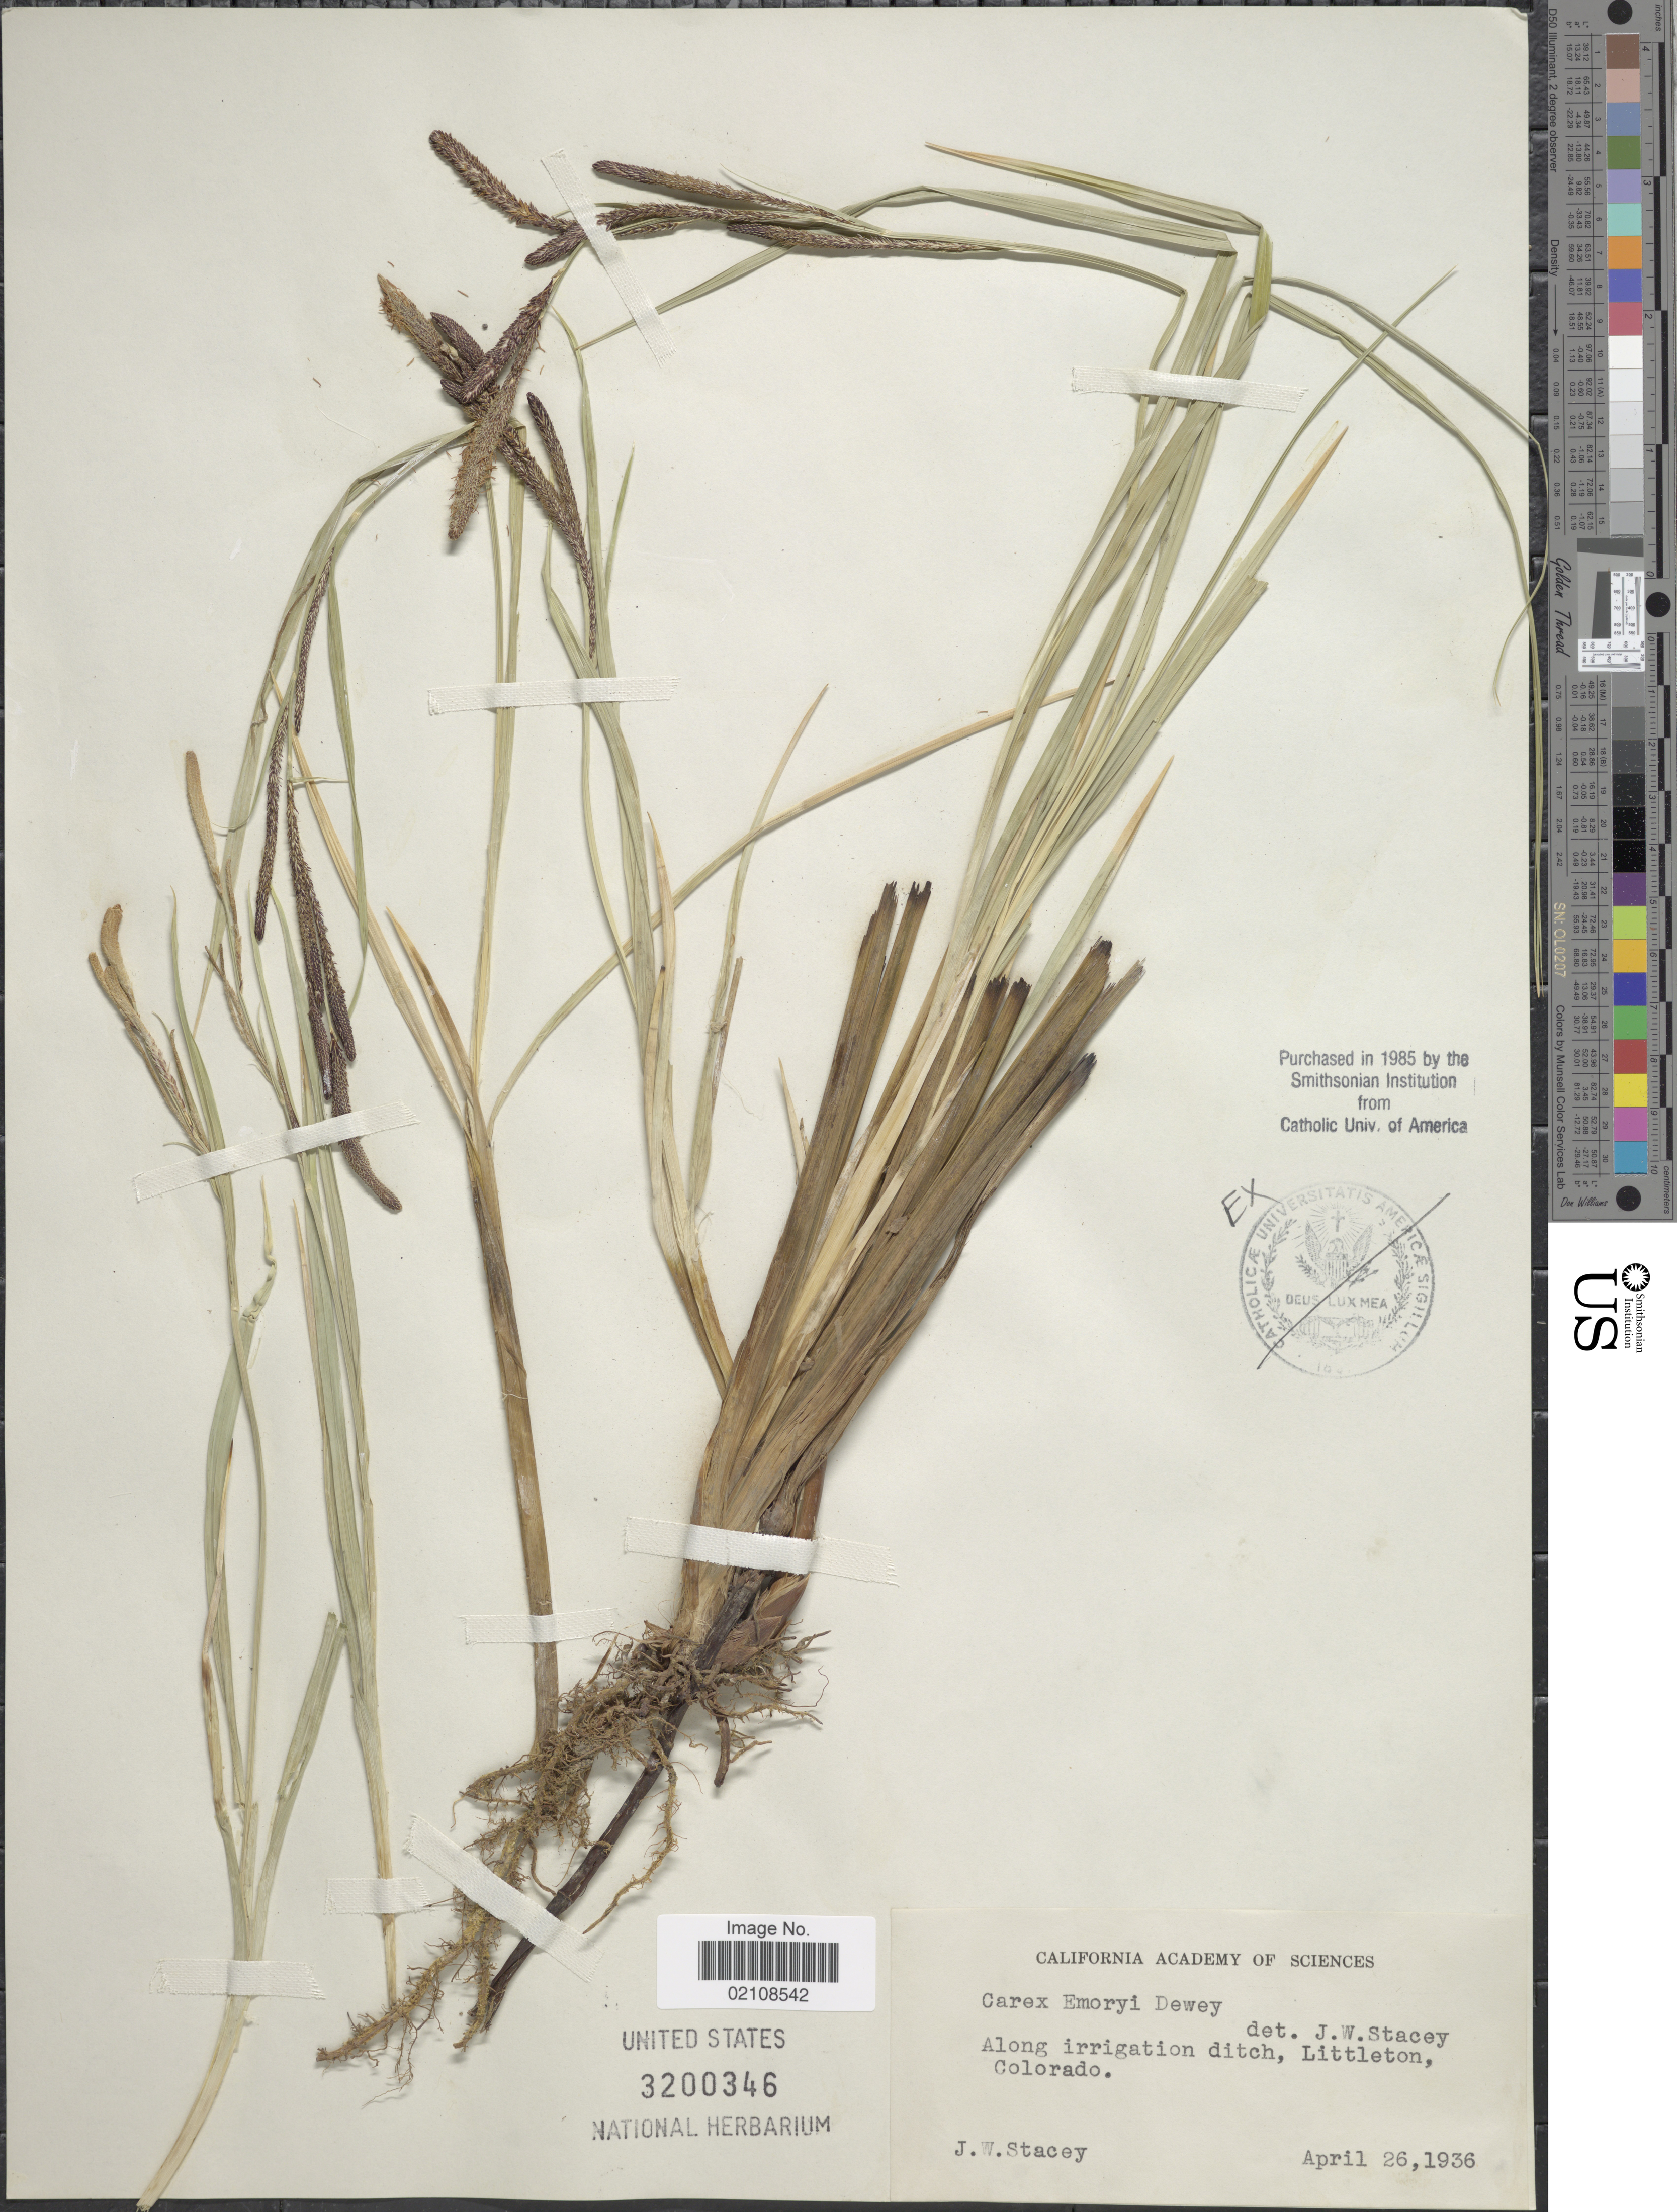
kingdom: Plantae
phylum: Tracheophyta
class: Liliopsida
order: Poales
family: Cyperaceae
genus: Carex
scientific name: Carex emoryi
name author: Dewey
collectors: J. W. Stacey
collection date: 1936-04-26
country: United States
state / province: Colorado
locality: Along irrigation ditch, Littleton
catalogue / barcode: US 3200346